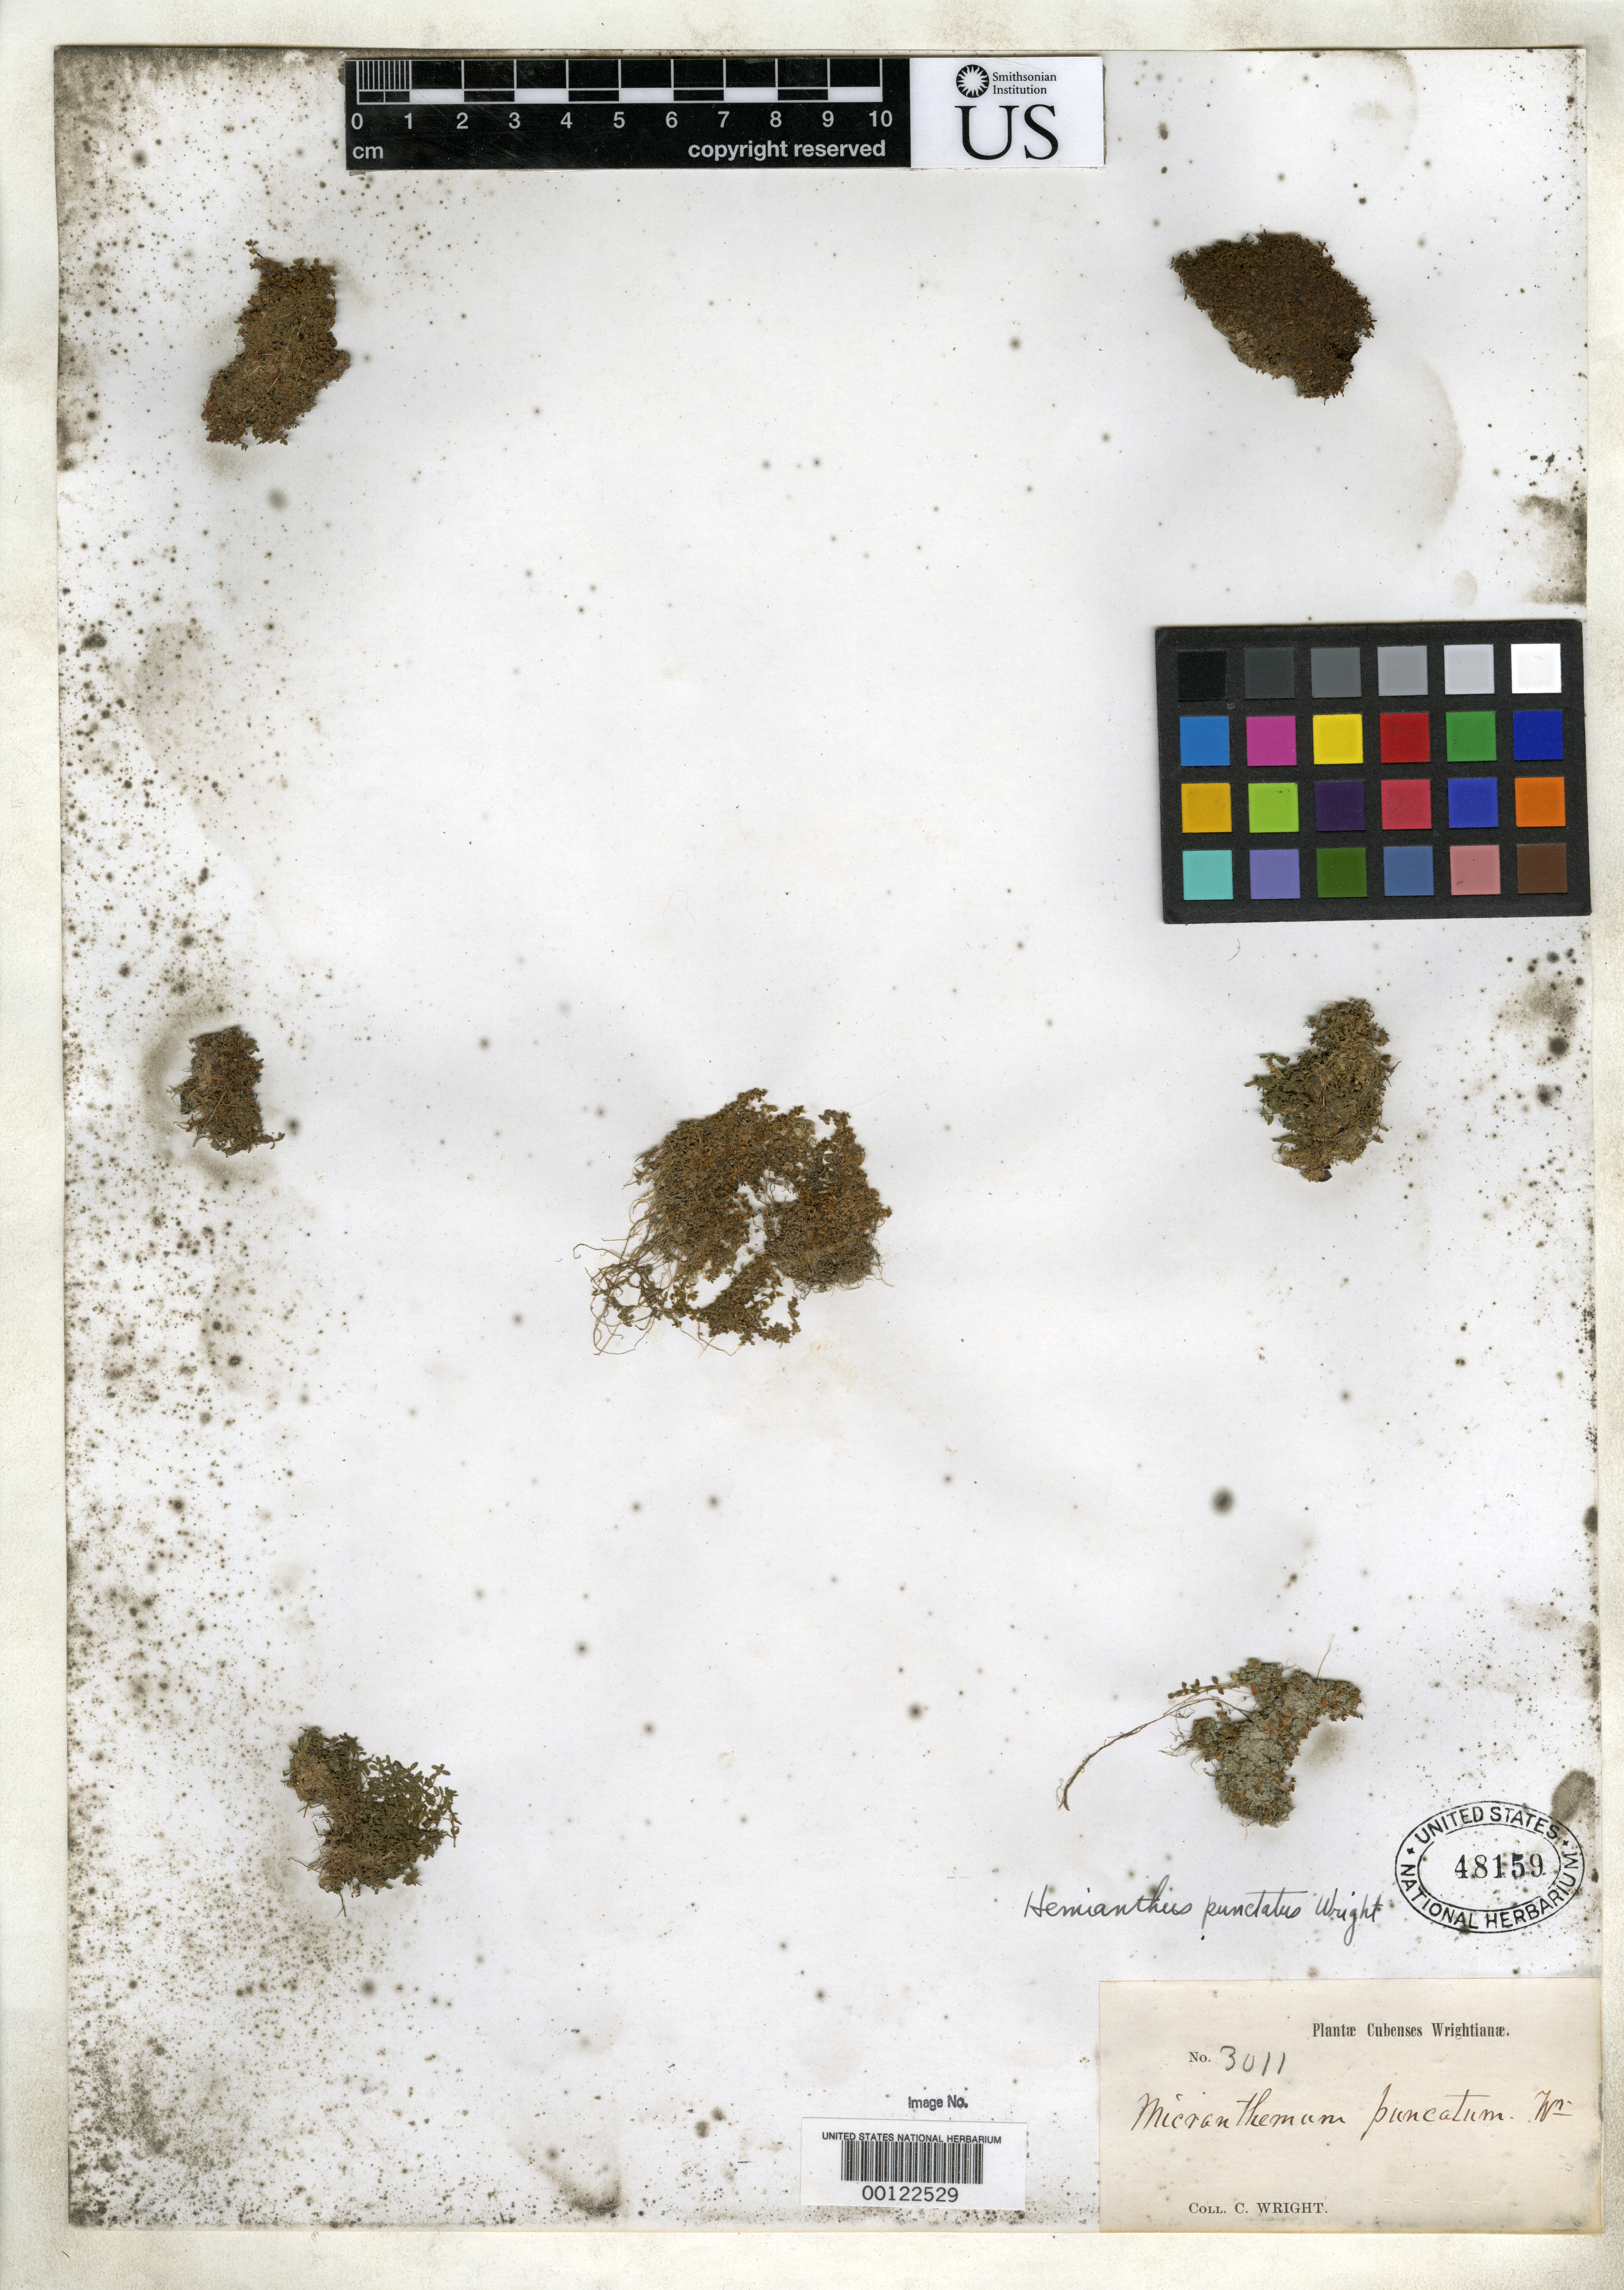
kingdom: Plantae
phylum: Tracheophyta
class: Magnoliopsida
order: Lamiales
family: Linderniaceae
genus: Hemianthus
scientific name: Hemianthus punctatus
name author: C. Wright in Griseb.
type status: Isotype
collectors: C. Wright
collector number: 3011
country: Cuba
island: Greater Antilles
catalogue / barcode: US 48159